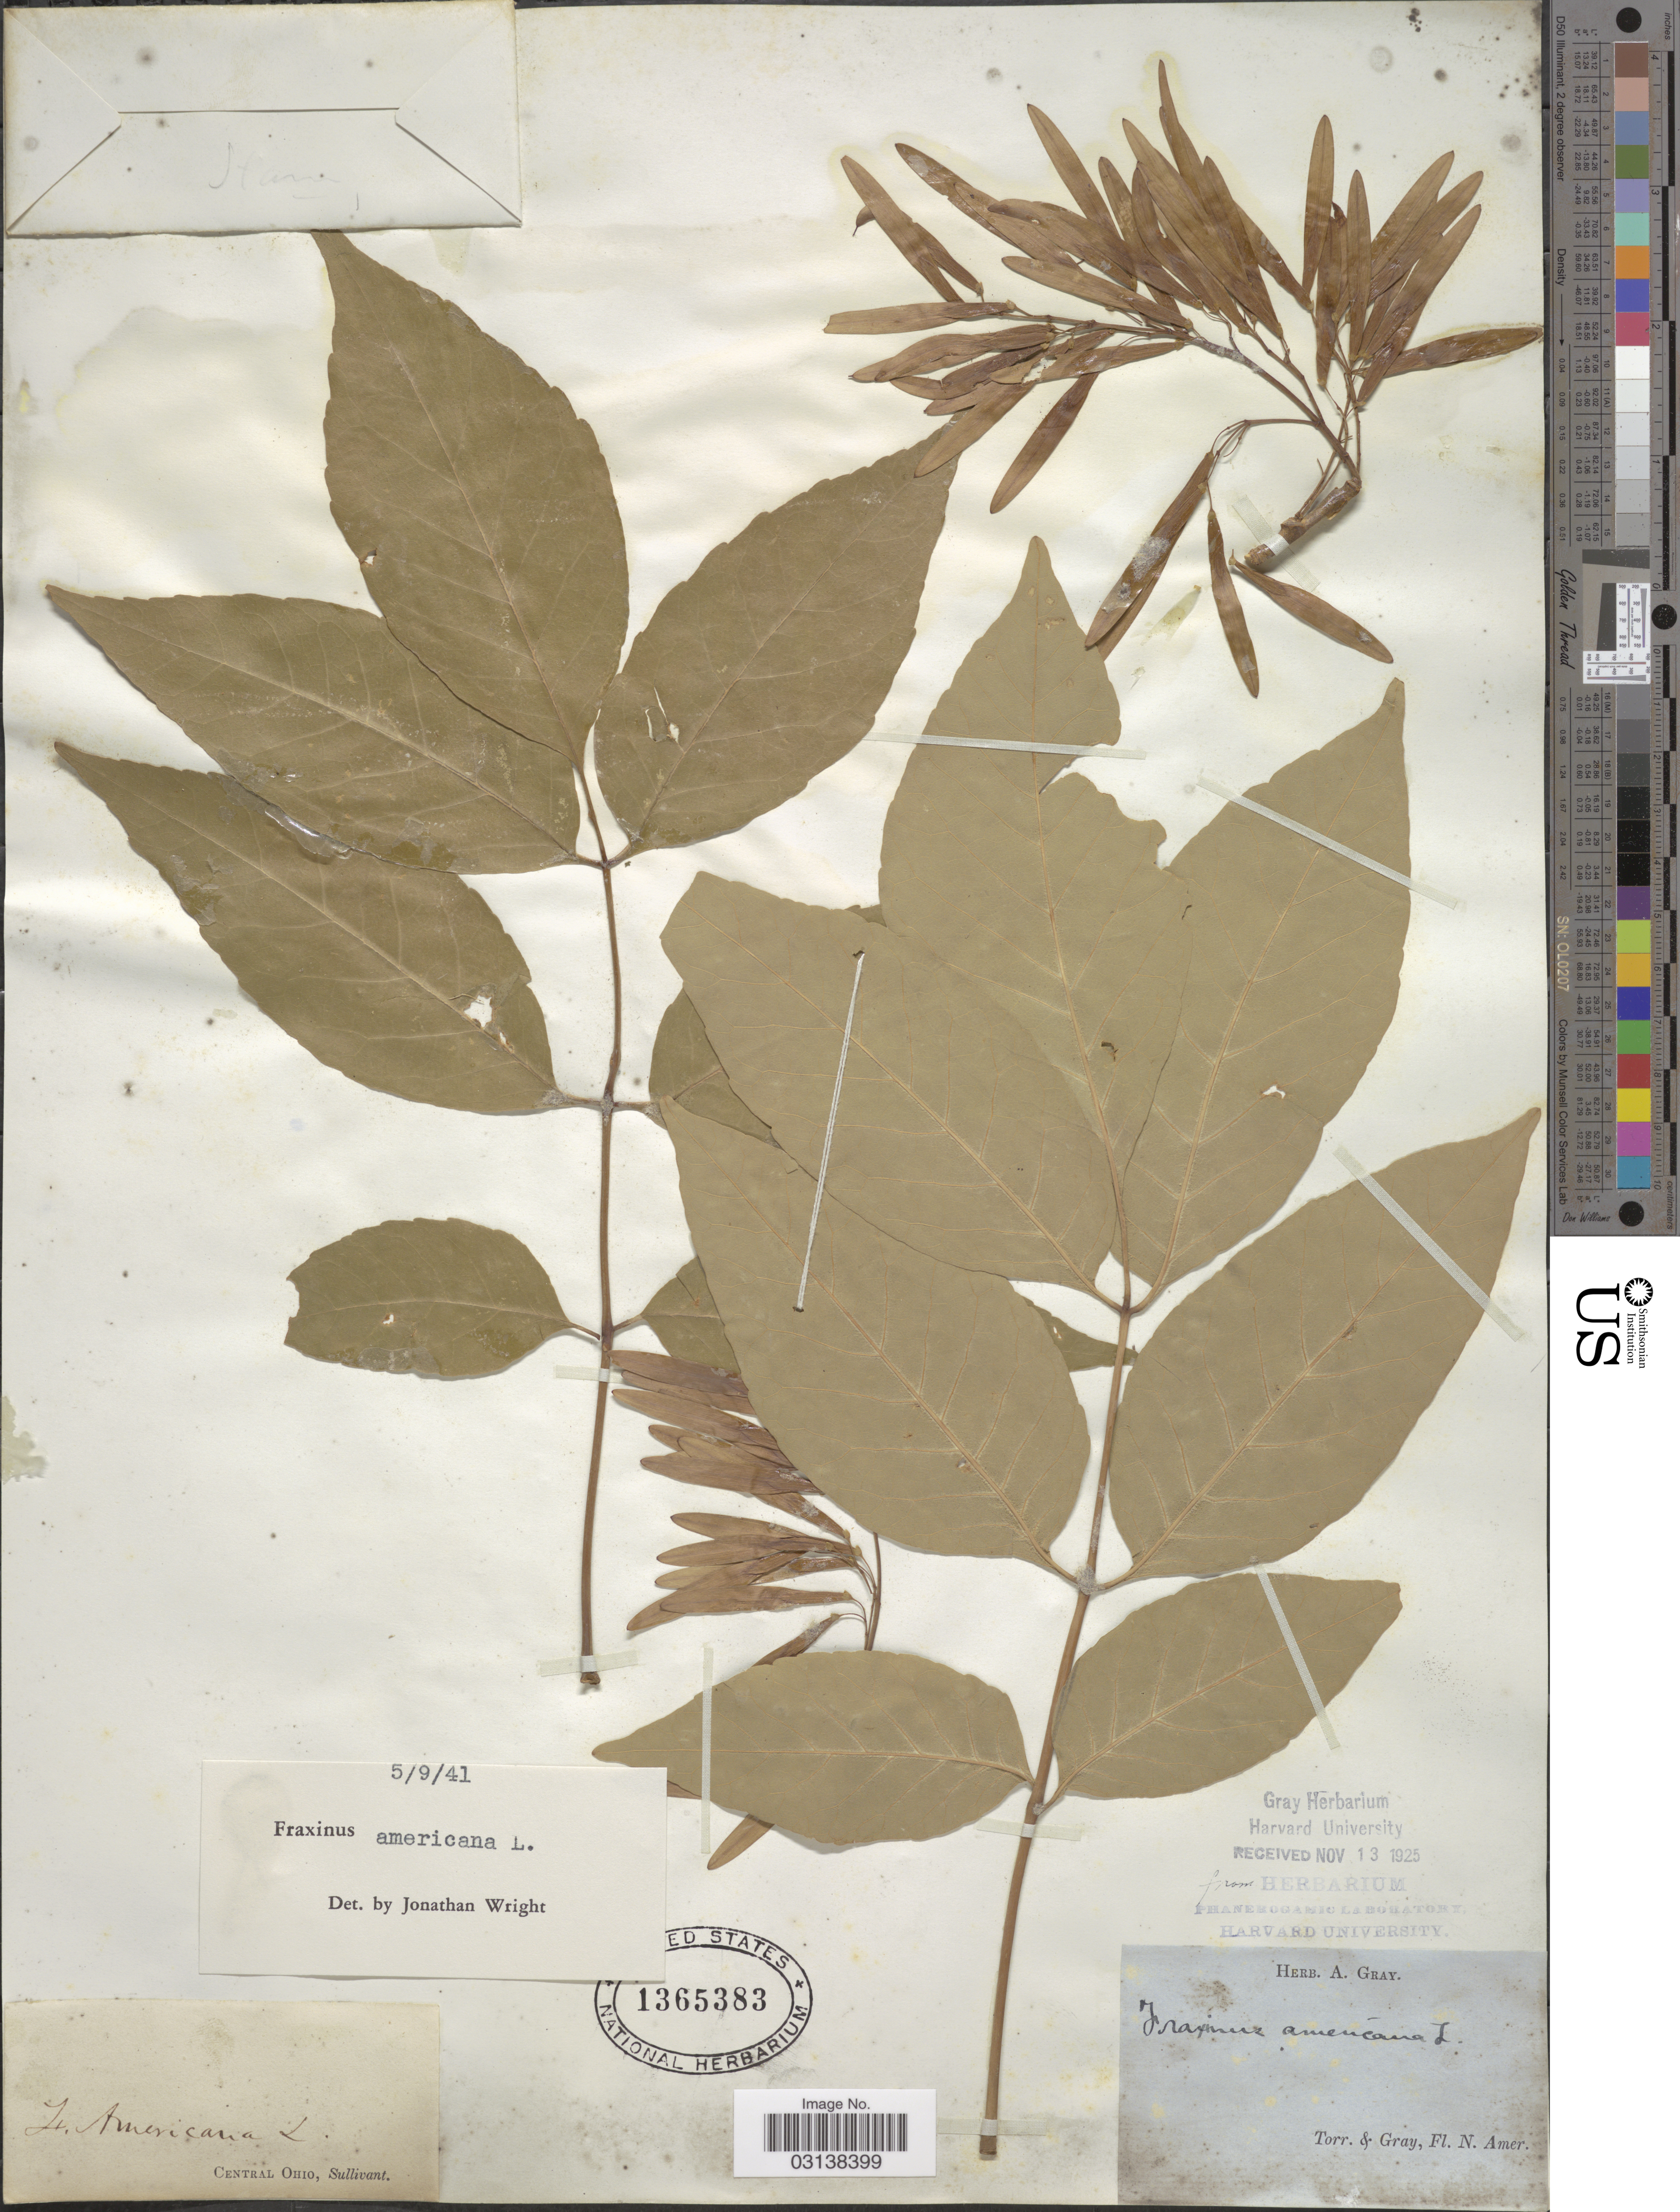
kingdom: Plantae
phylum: Tracheophyta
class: Magnoliopsida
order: Lamiales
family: Oleaceae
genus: Fraxinus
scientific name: Fraxinus americana var. biltmoreana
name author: (Beadle) J.W. Wright ex Fernald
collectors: J. Torrey & -- Gray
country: United States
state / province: Ohio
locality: Central Ohio, Sullivant.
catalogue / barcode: US 1365383